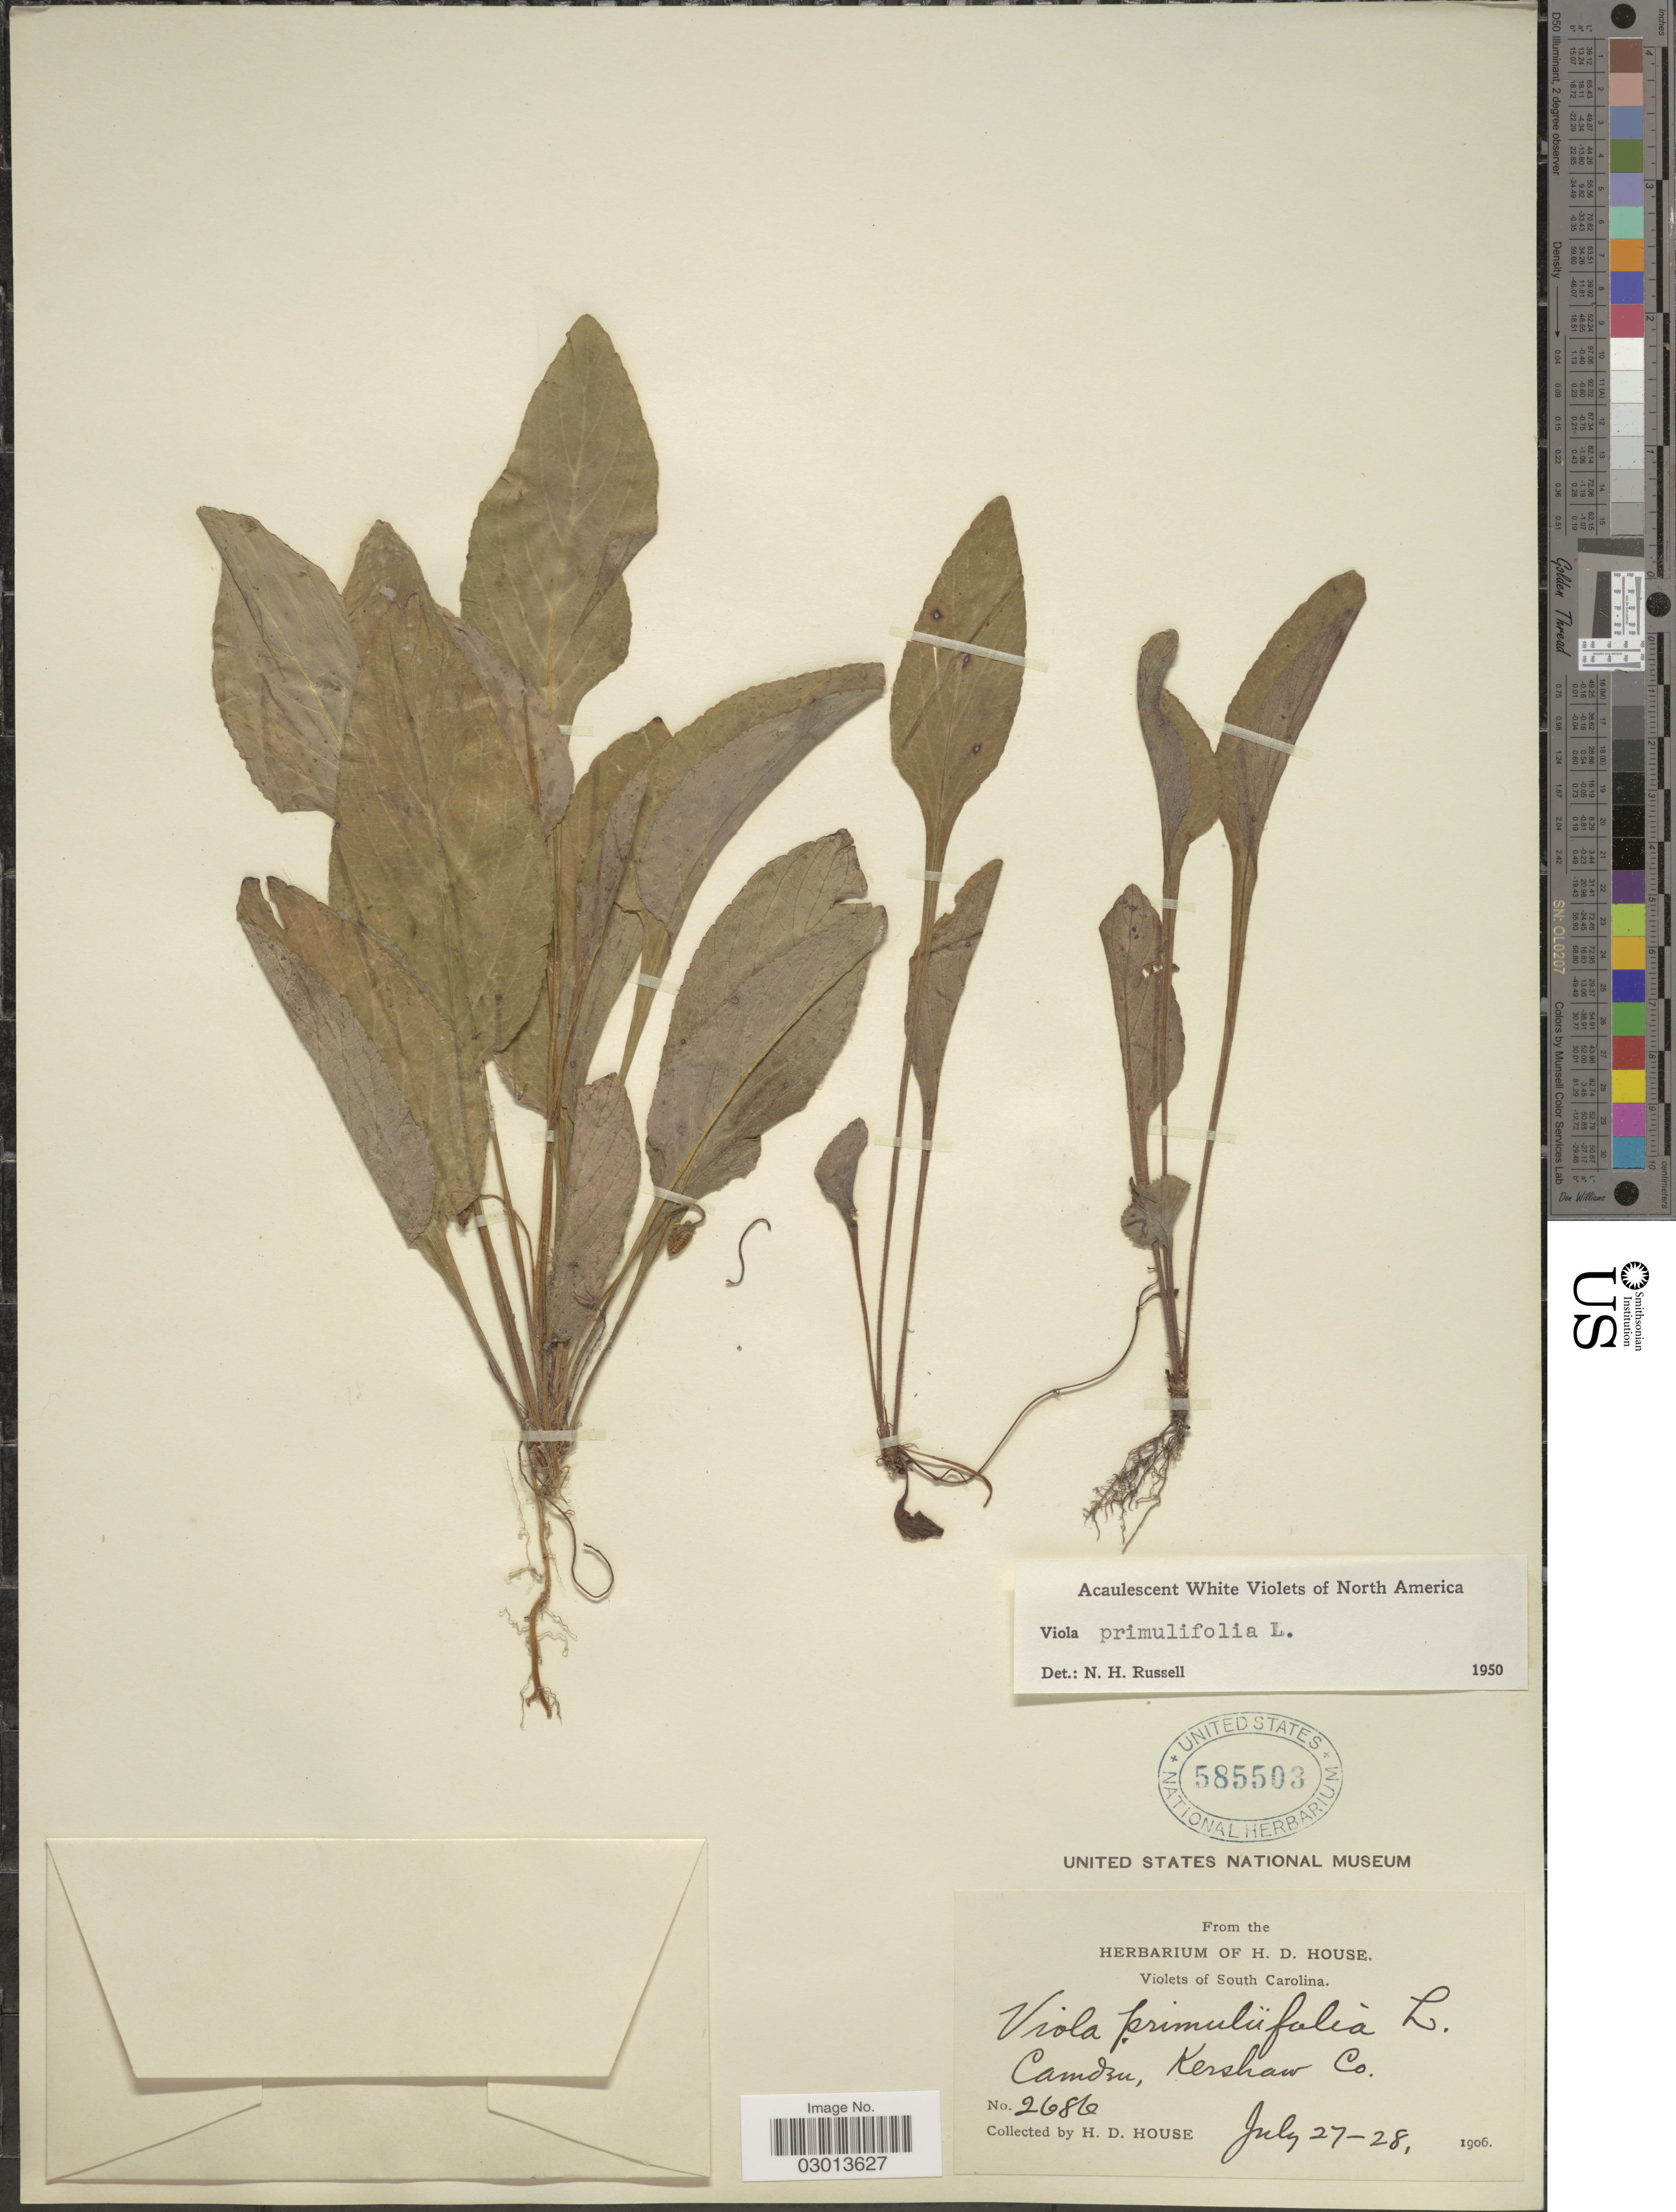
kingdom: Plantae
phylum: Tracheophyta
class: Magnoliopsida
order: Malpighiales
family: Violaceae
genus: Viola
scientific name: Viola primulifolia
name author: L.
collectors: H. D. House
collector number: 2686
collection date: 1906-07-27/1906-07-28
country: United States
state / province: South Carolina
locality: Camden, Kershaw Co.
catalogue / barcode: US 585503